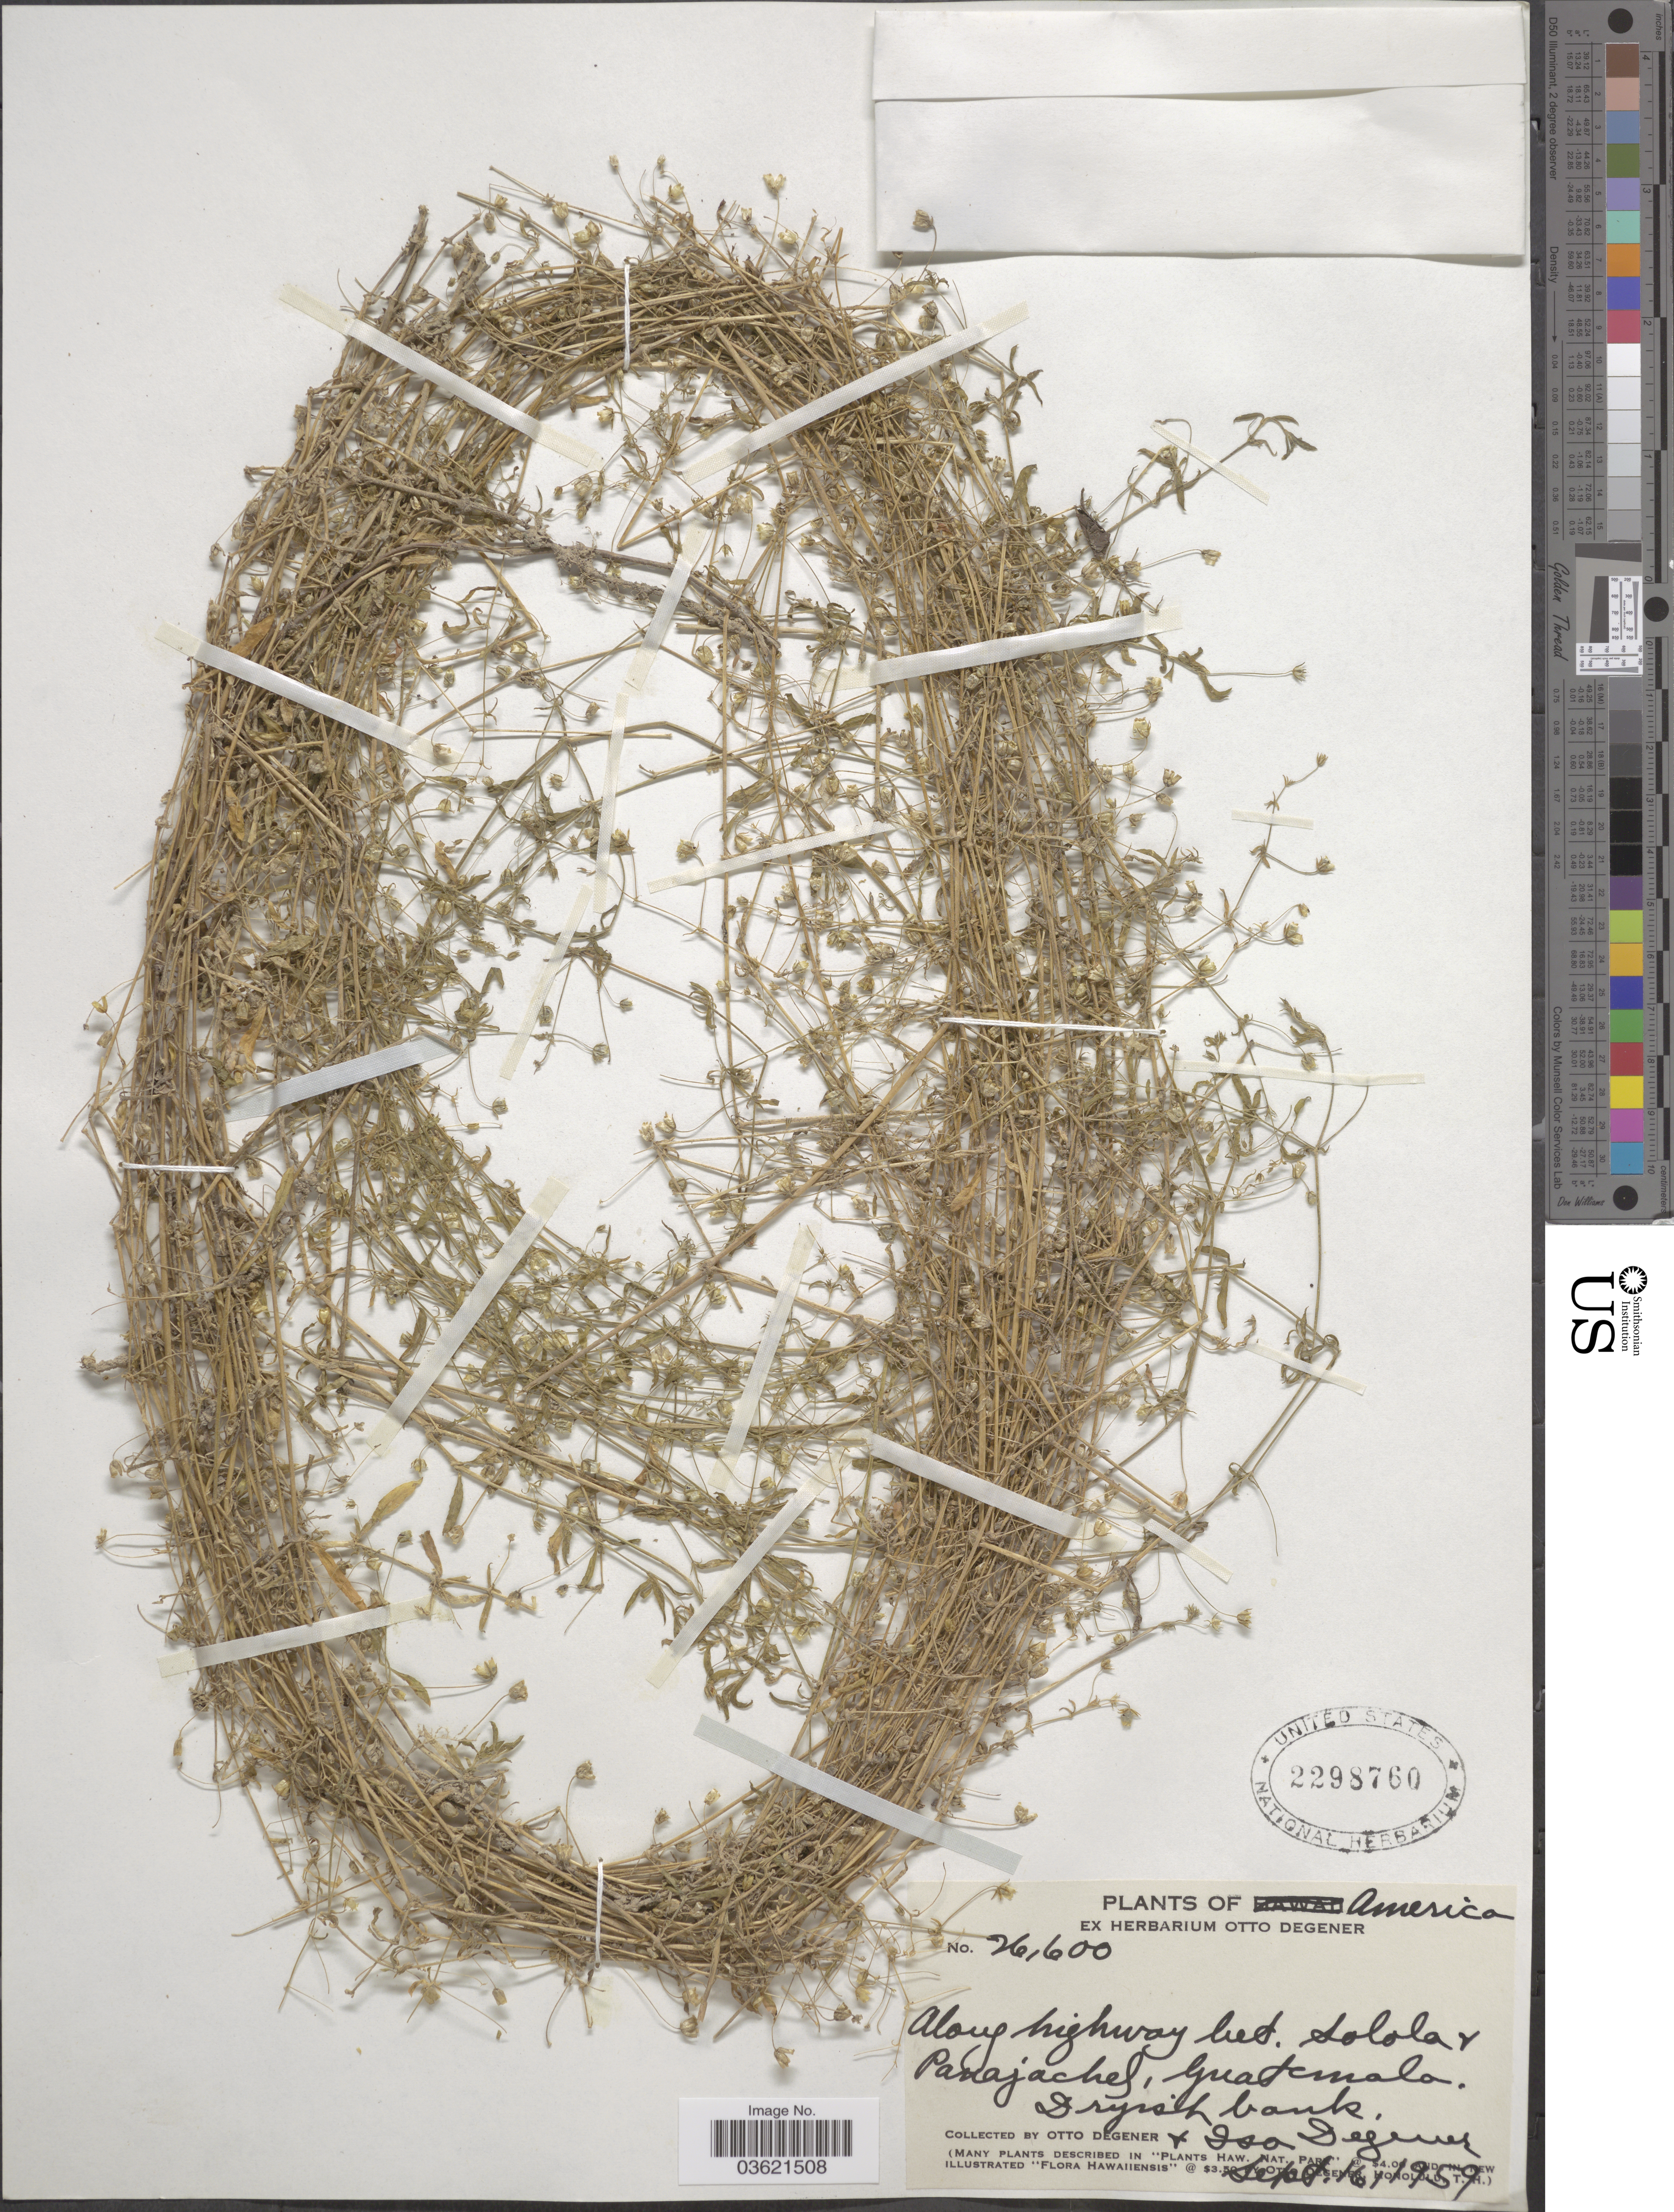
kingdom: Plantae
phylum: Tracheophyta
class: Magnoliopsida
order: Caryophyllales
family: Caryophyllaceae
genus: Arenaria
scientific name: Arenaria lanuginosa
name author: (Michx.) Rohrb.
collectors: O. Degener & I. Degener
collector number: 26600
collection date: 1959-09-16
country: Guatemala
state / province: Sololá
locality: Solola & Panajachel.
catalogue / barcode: US 2298760